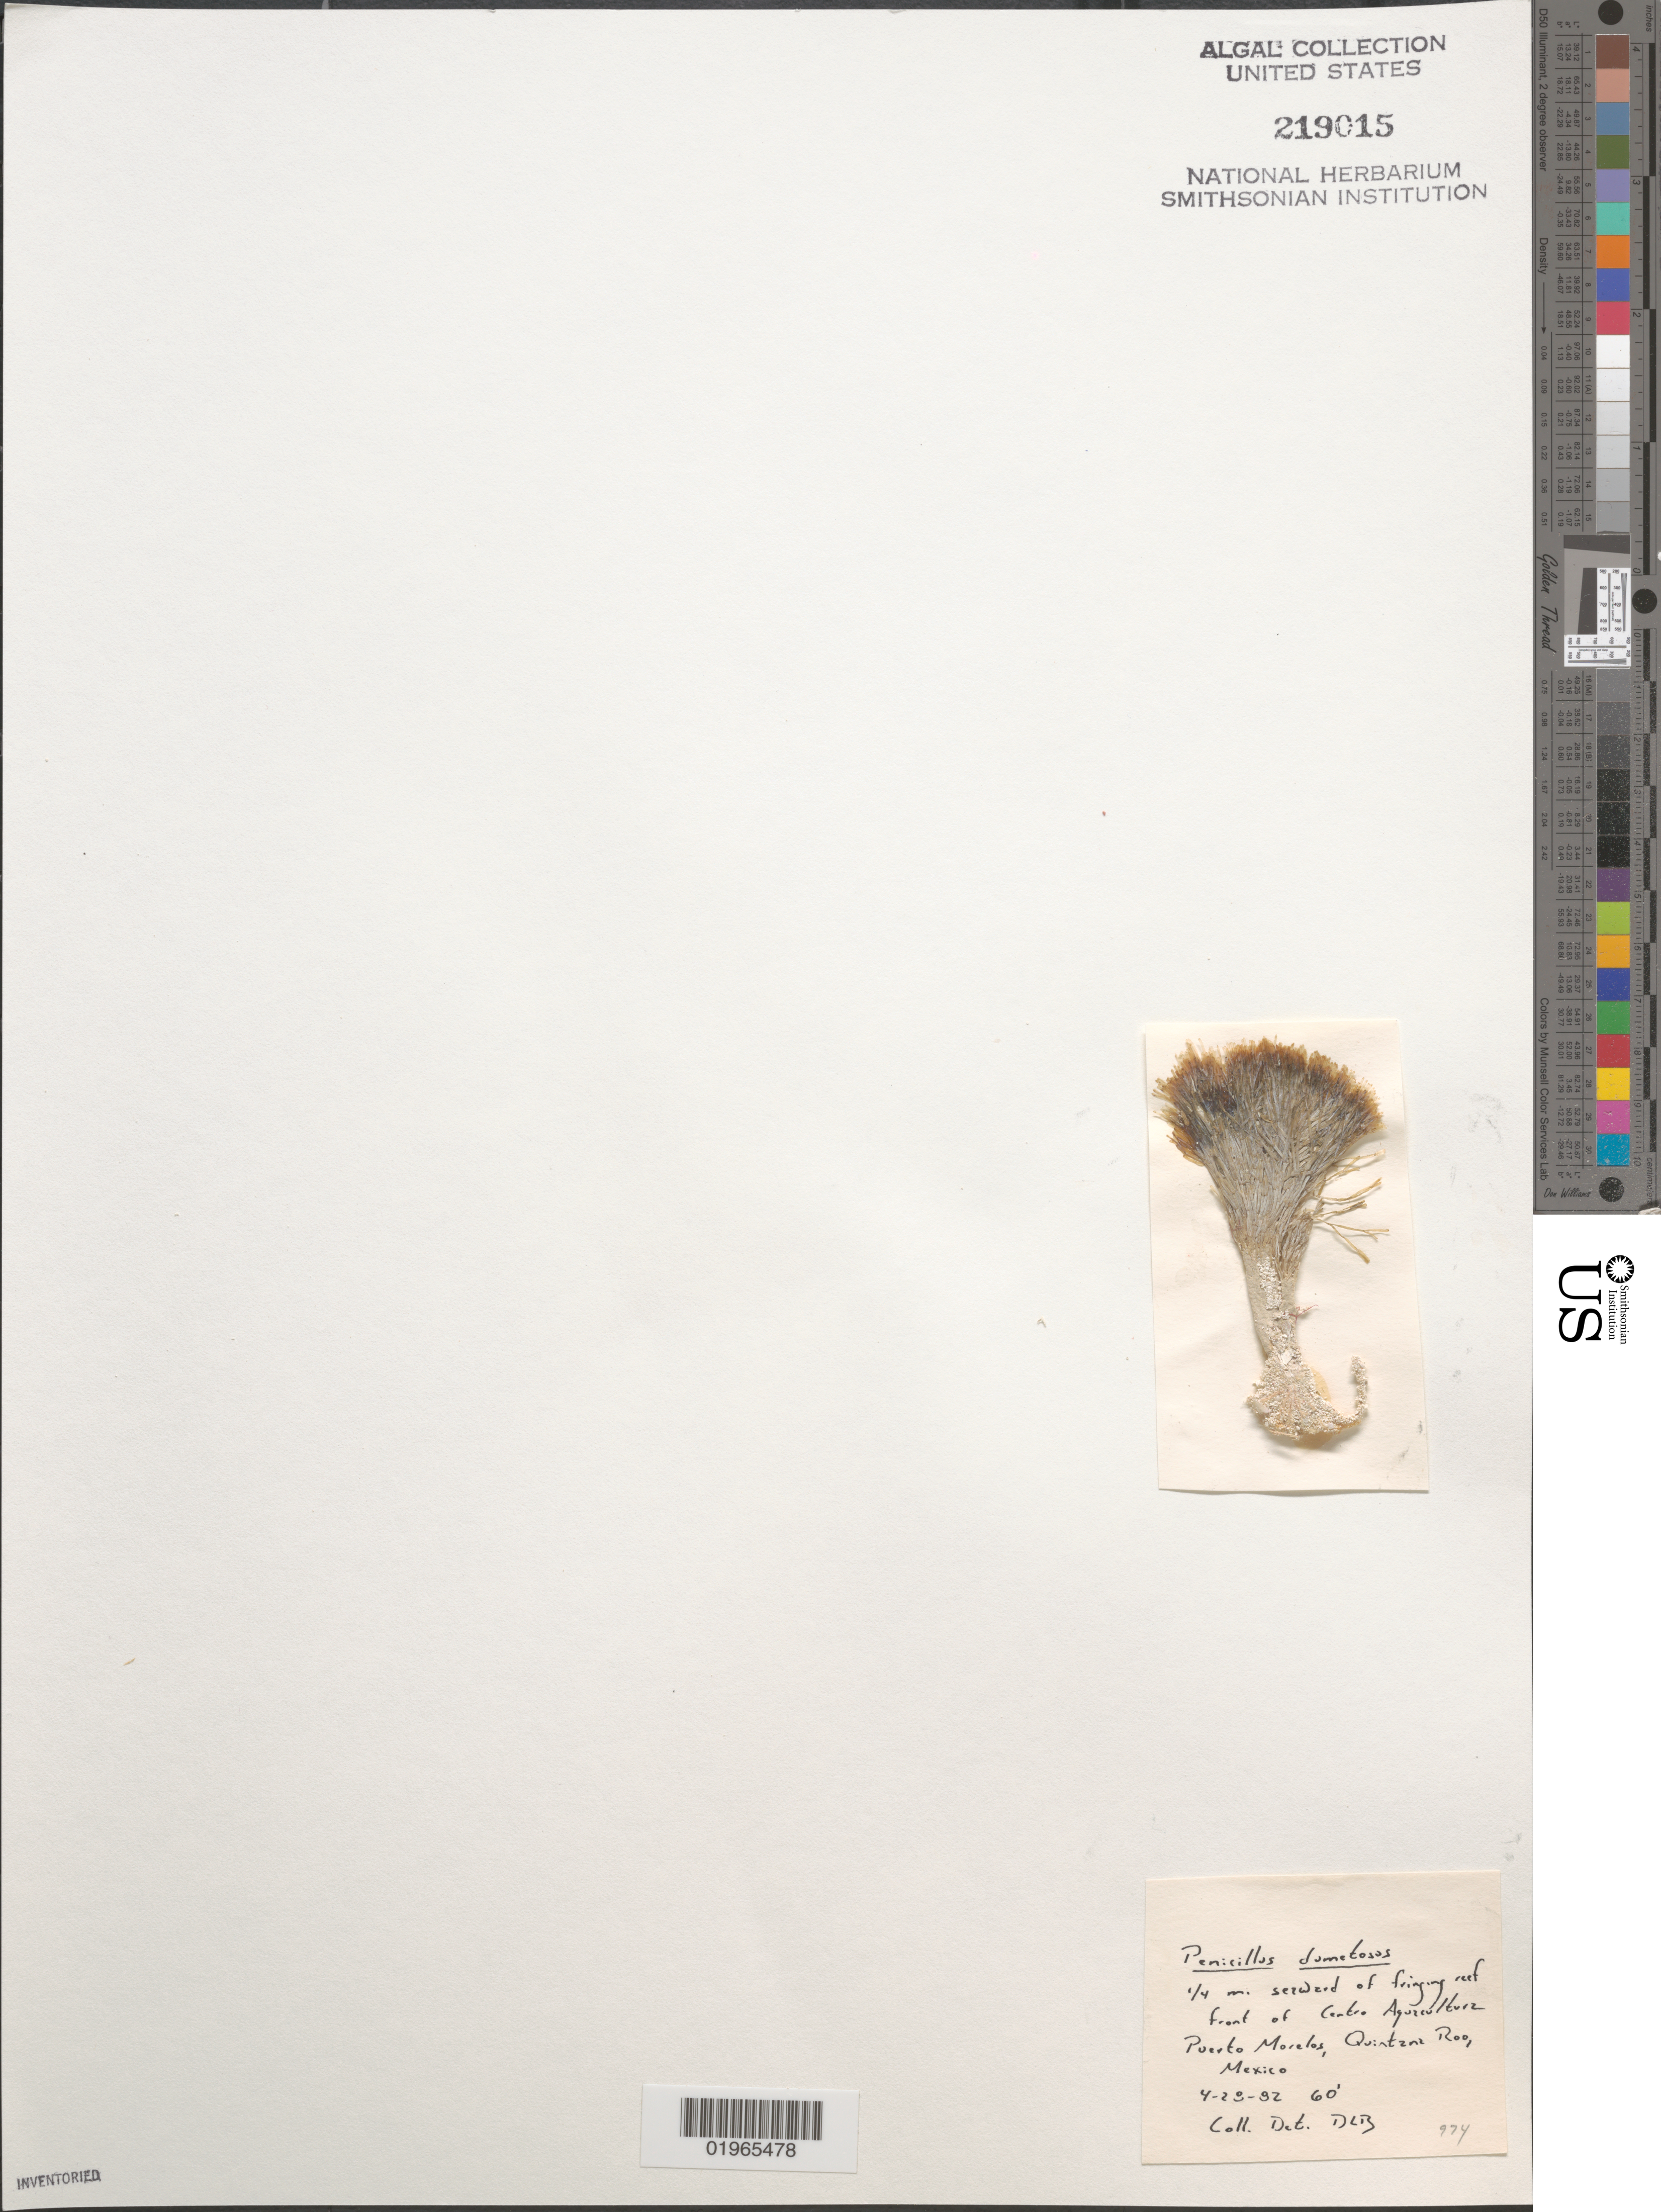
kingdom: Plantae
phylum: Chlorophyta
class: Ulvophyceae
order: Bryopsidales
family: Udoteaceae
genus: Penicillus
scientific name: Penicillus dumetosus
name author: (J.V.Lamouroux) Blainville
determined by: Ballantine, D. L.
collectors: D.L. Ballantine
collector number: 974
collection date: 1982-04-28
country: Mexico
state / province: Quintana Roo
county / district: Puerto Morelos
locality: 1/4 mi seaward of fringing reef front of Centro Aquacultura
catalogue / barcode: US 219015